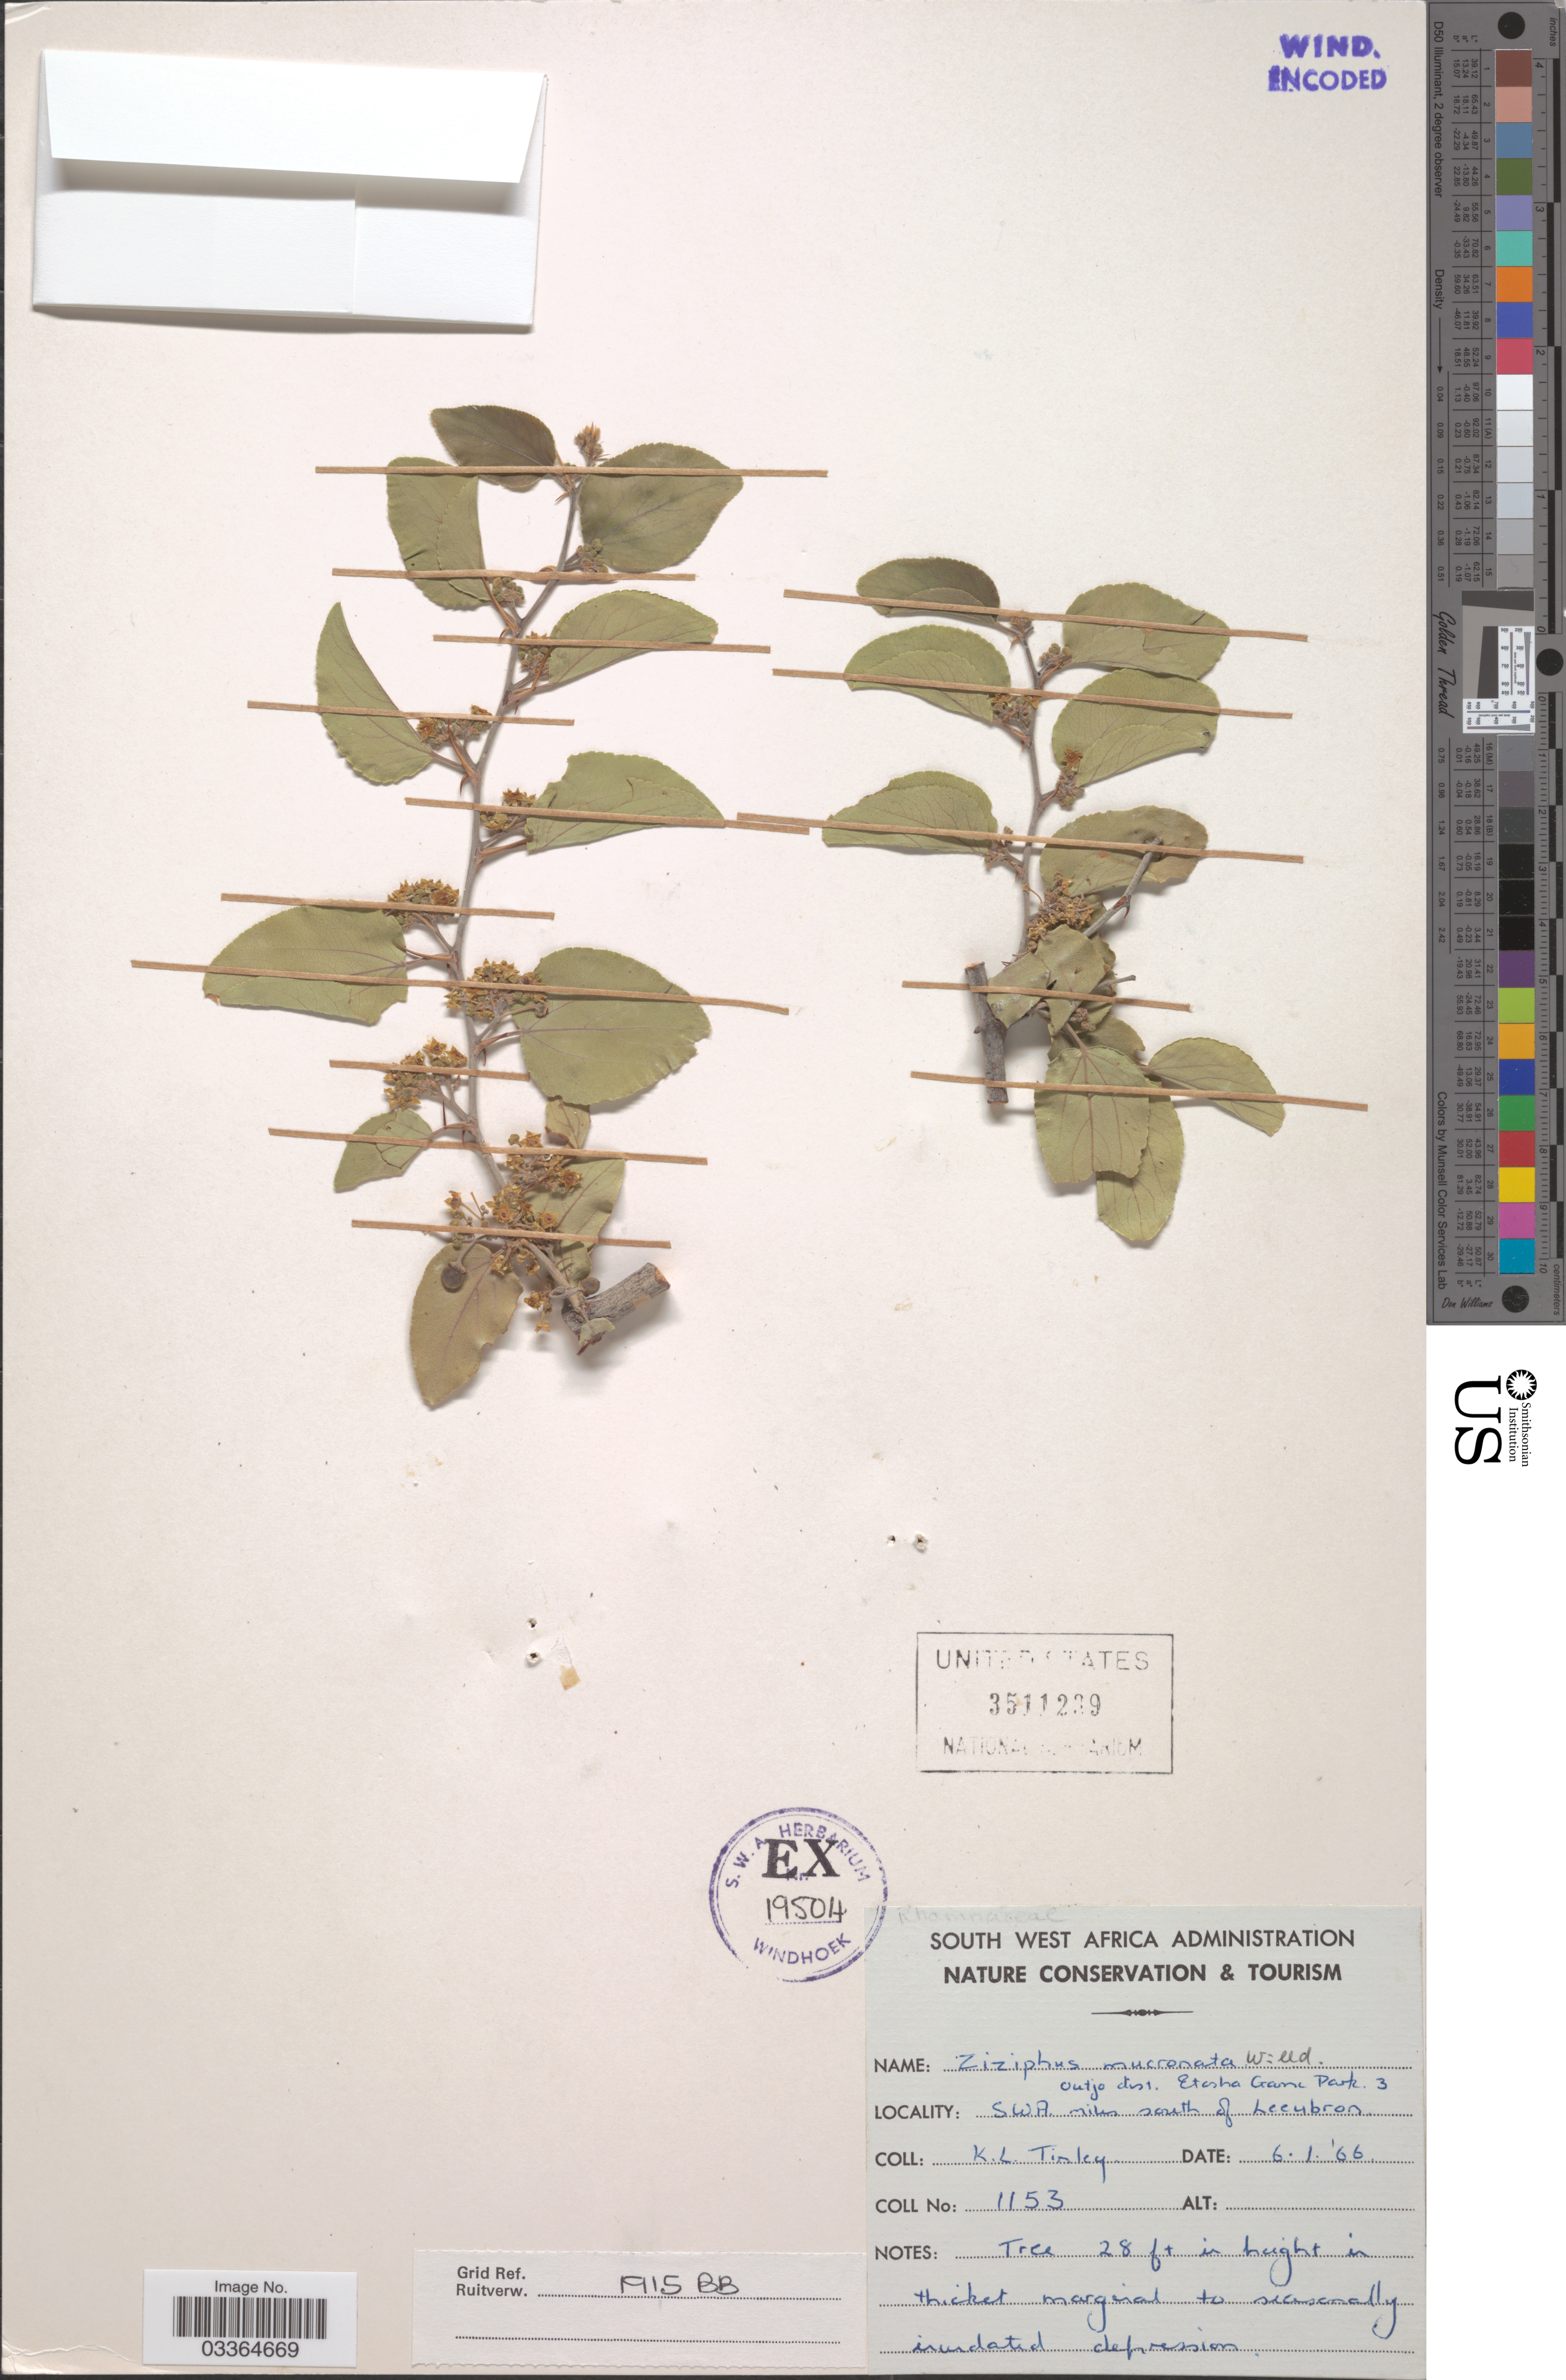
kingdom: Plantae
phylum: Tracheophyta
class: Magnoliopsida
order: Rosales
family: Rhamnaceae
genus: Ziziphus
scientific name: Ziziphus mucronata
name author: Willd.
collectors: K. Tinley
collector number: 1153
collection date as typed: Transcribed d/m/y: 6/1/66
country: Namibia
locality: Outjo dist. Etosha Game Park. 3 miles south of Leeubron.